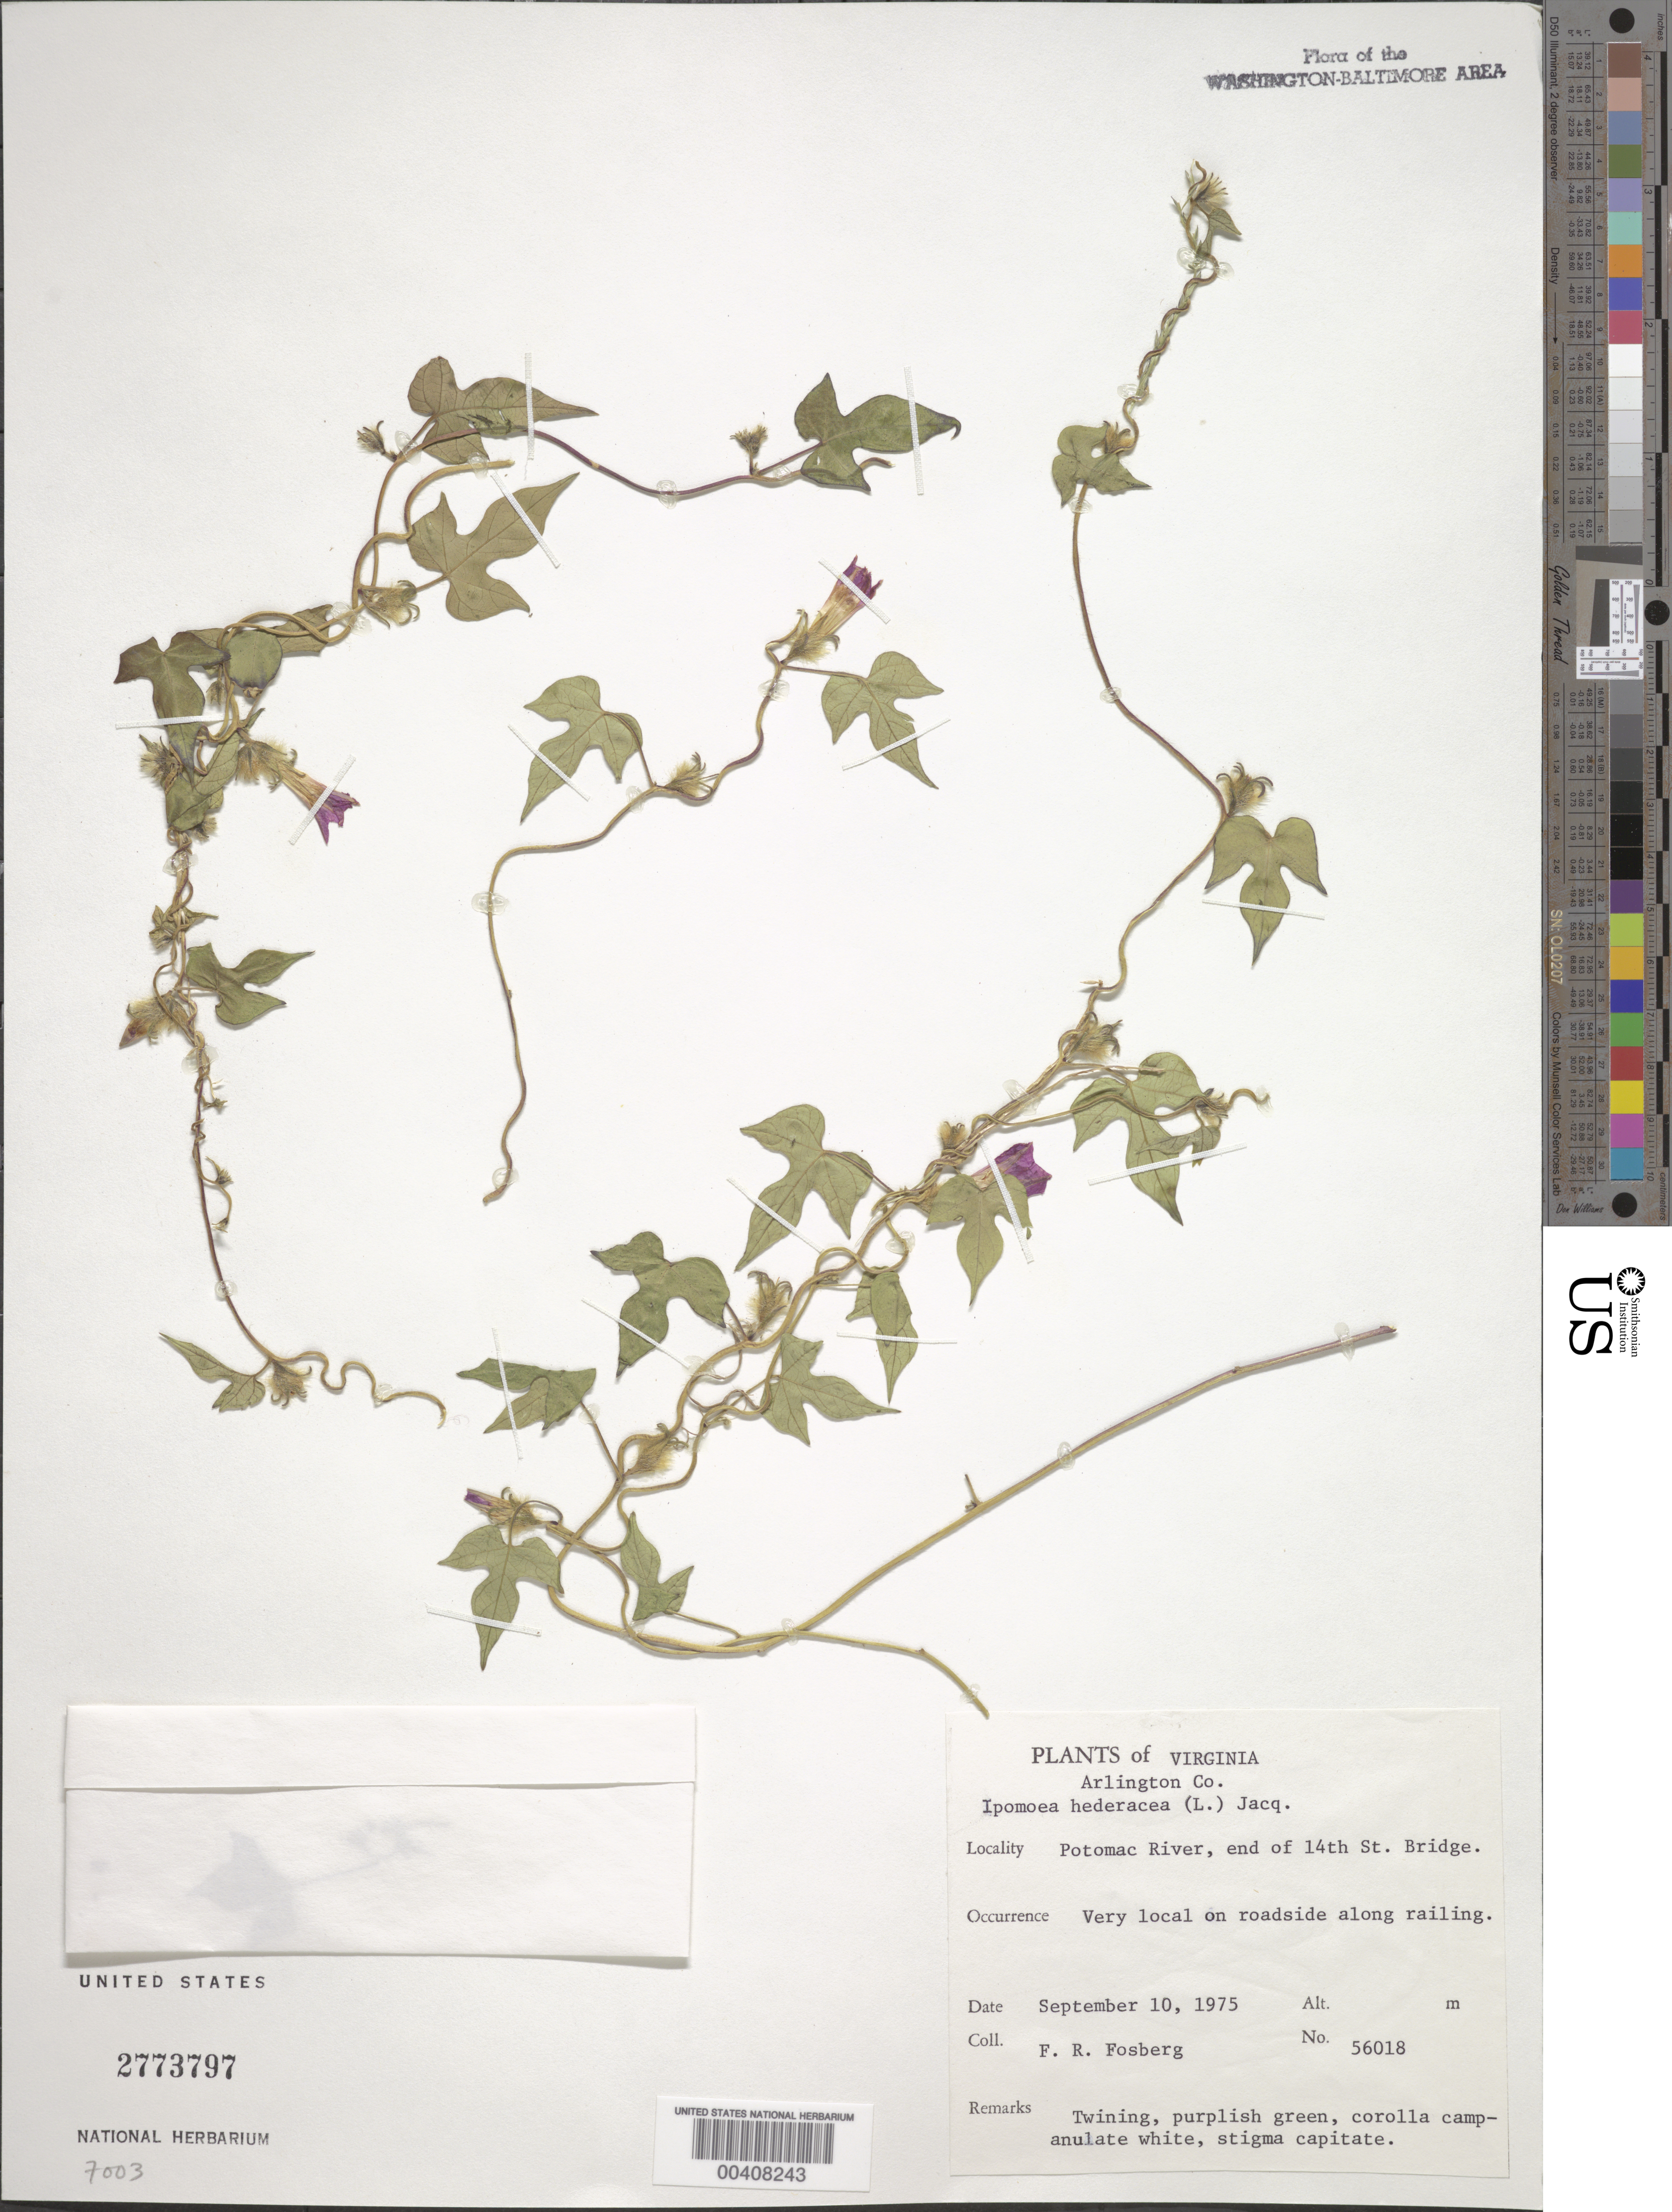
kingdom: Plantae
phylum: Tracheophyta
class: Magnoliopsida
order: Solanales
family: Convolvulaceae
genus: Ipomoea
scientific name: Ipomoea hederacea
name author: Jacq.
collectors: F. R. Fosberg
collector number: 56018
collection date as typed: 10 Sep 1975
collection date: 1975-09-10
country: United States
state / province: Virginia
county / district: Arlington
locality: Potomac River, end of 14th St. Bridge C. & O. Canal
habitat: Roadside along r.r.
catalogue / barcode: US 2773797